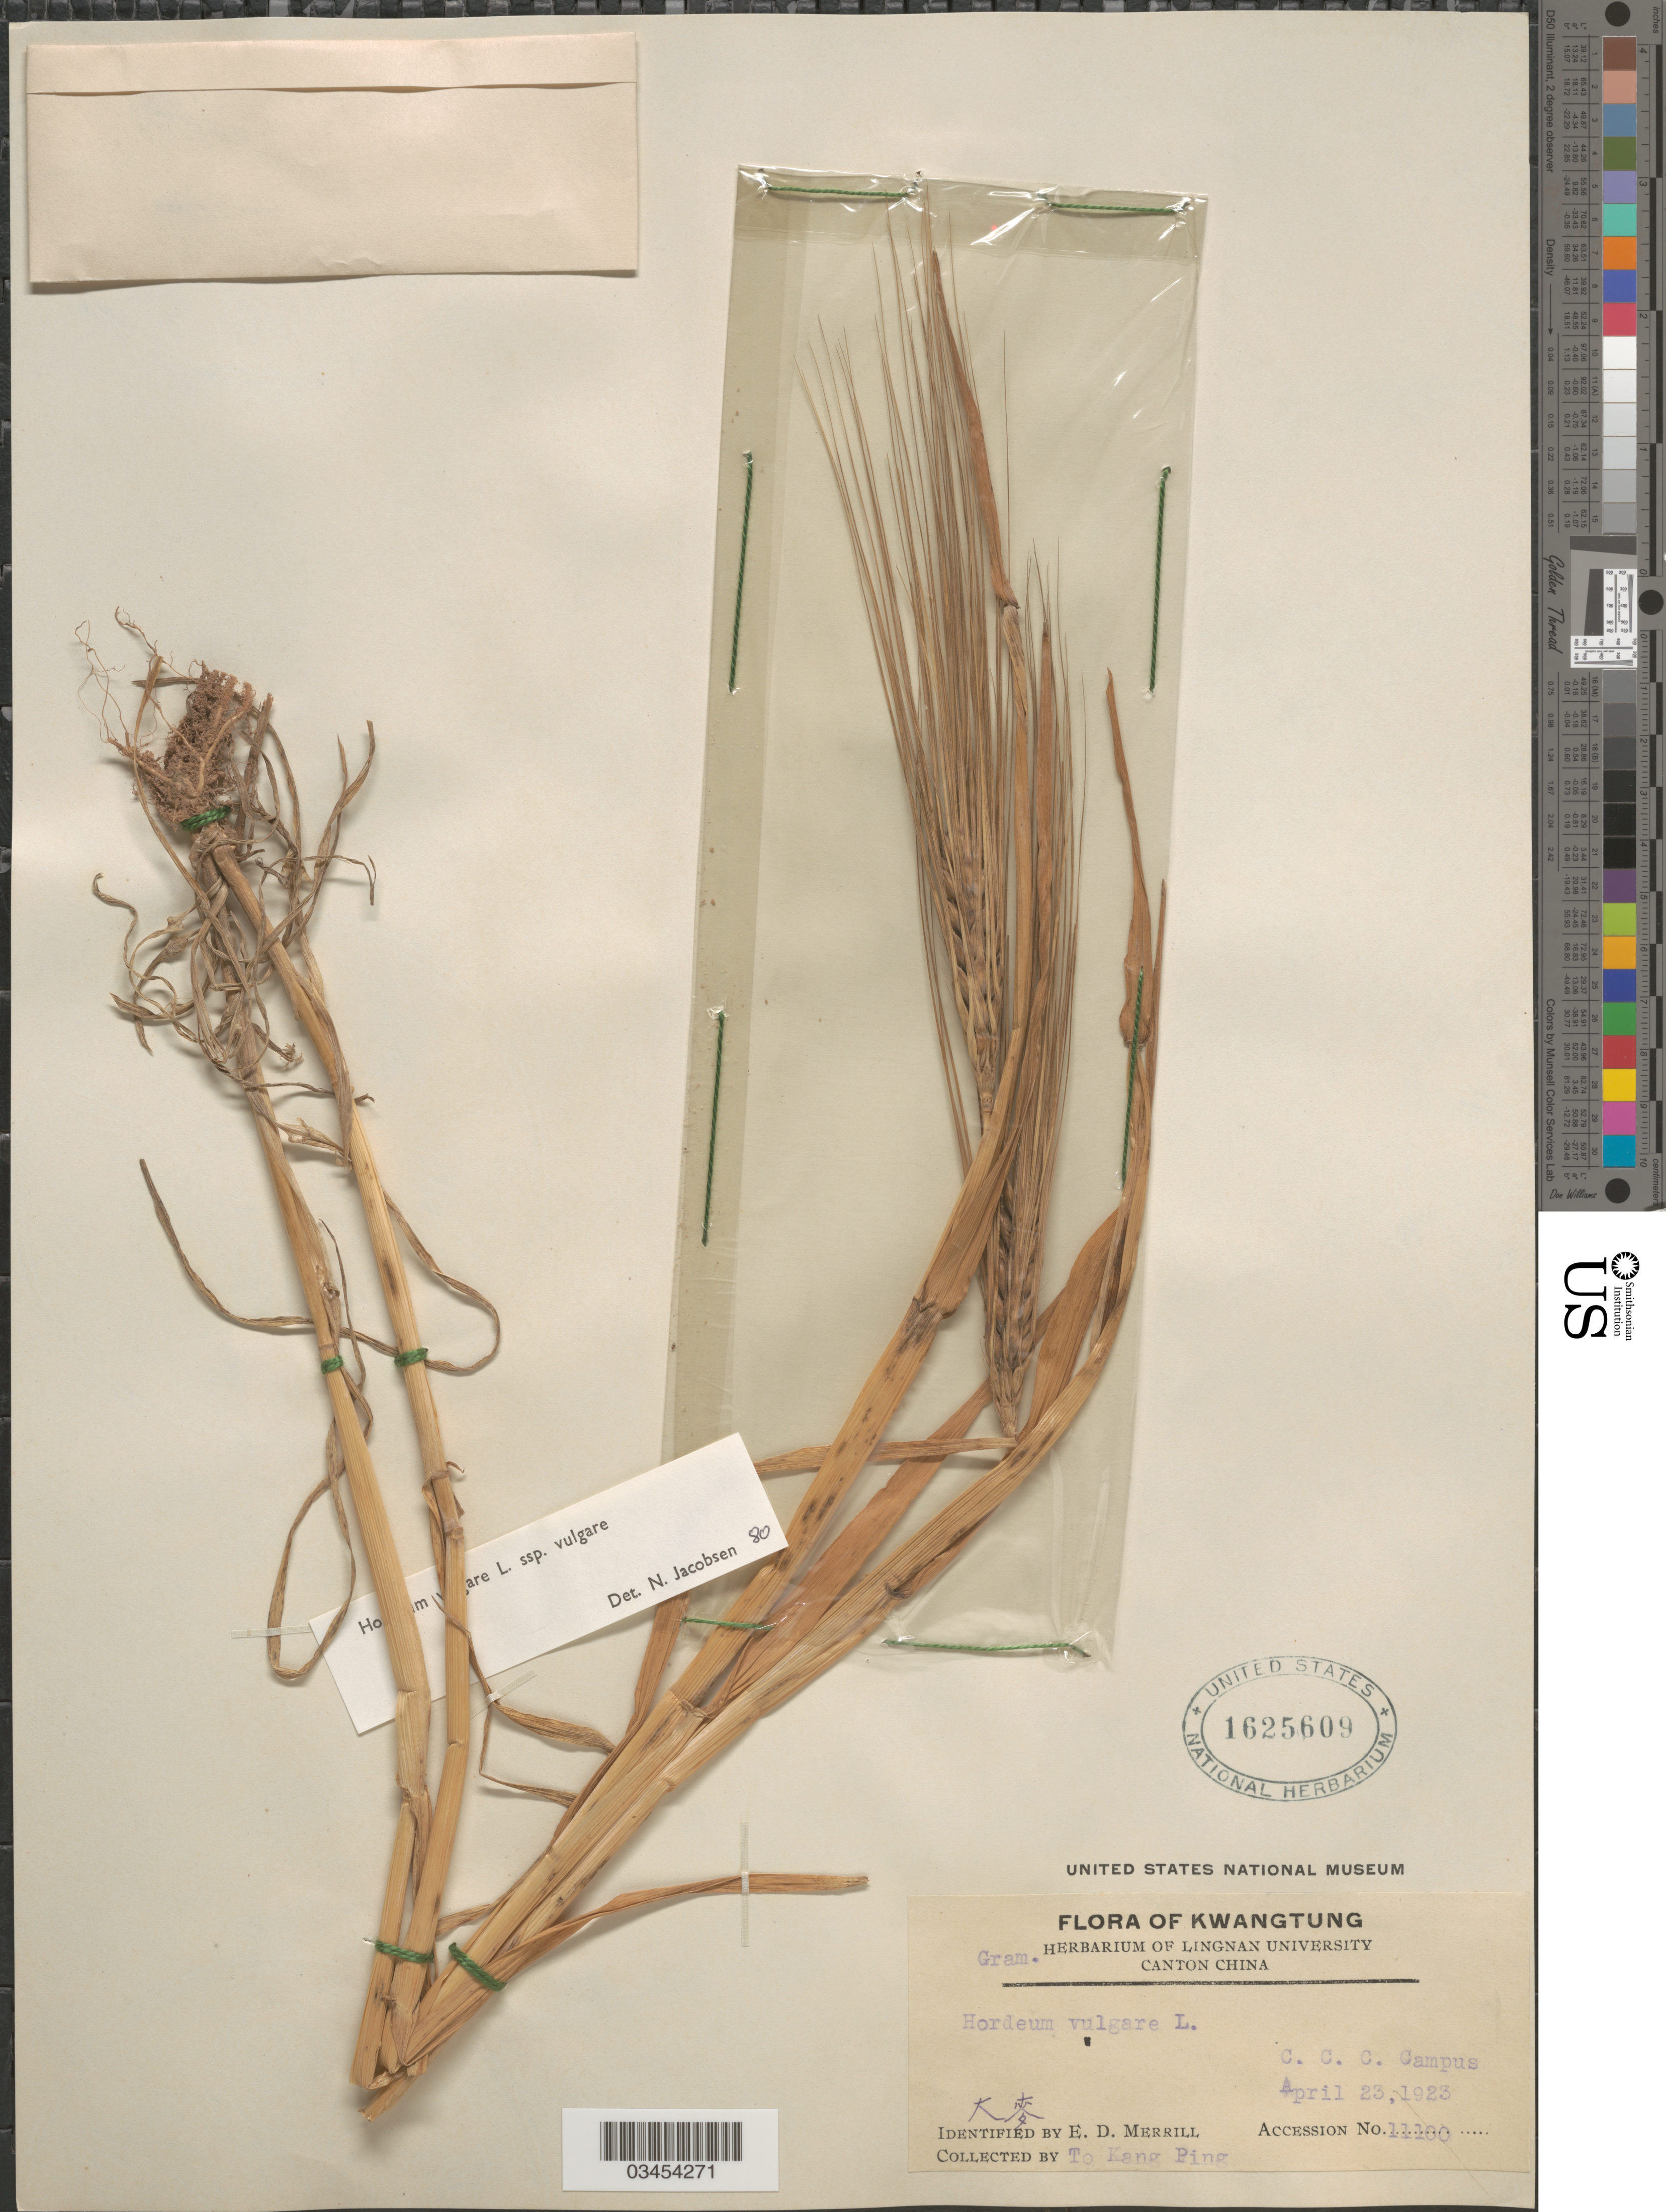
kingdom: Plantae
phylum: Tracheophyta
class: Liliopsida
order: Poales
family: Poaceae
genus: Hordeum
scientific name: Hordeum vulgare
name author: L.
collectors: T. Ping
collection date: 1923-04-23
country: China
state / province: Guangdong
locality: Kwangtung. C. C. C. Campus.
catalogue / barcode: US 1625609